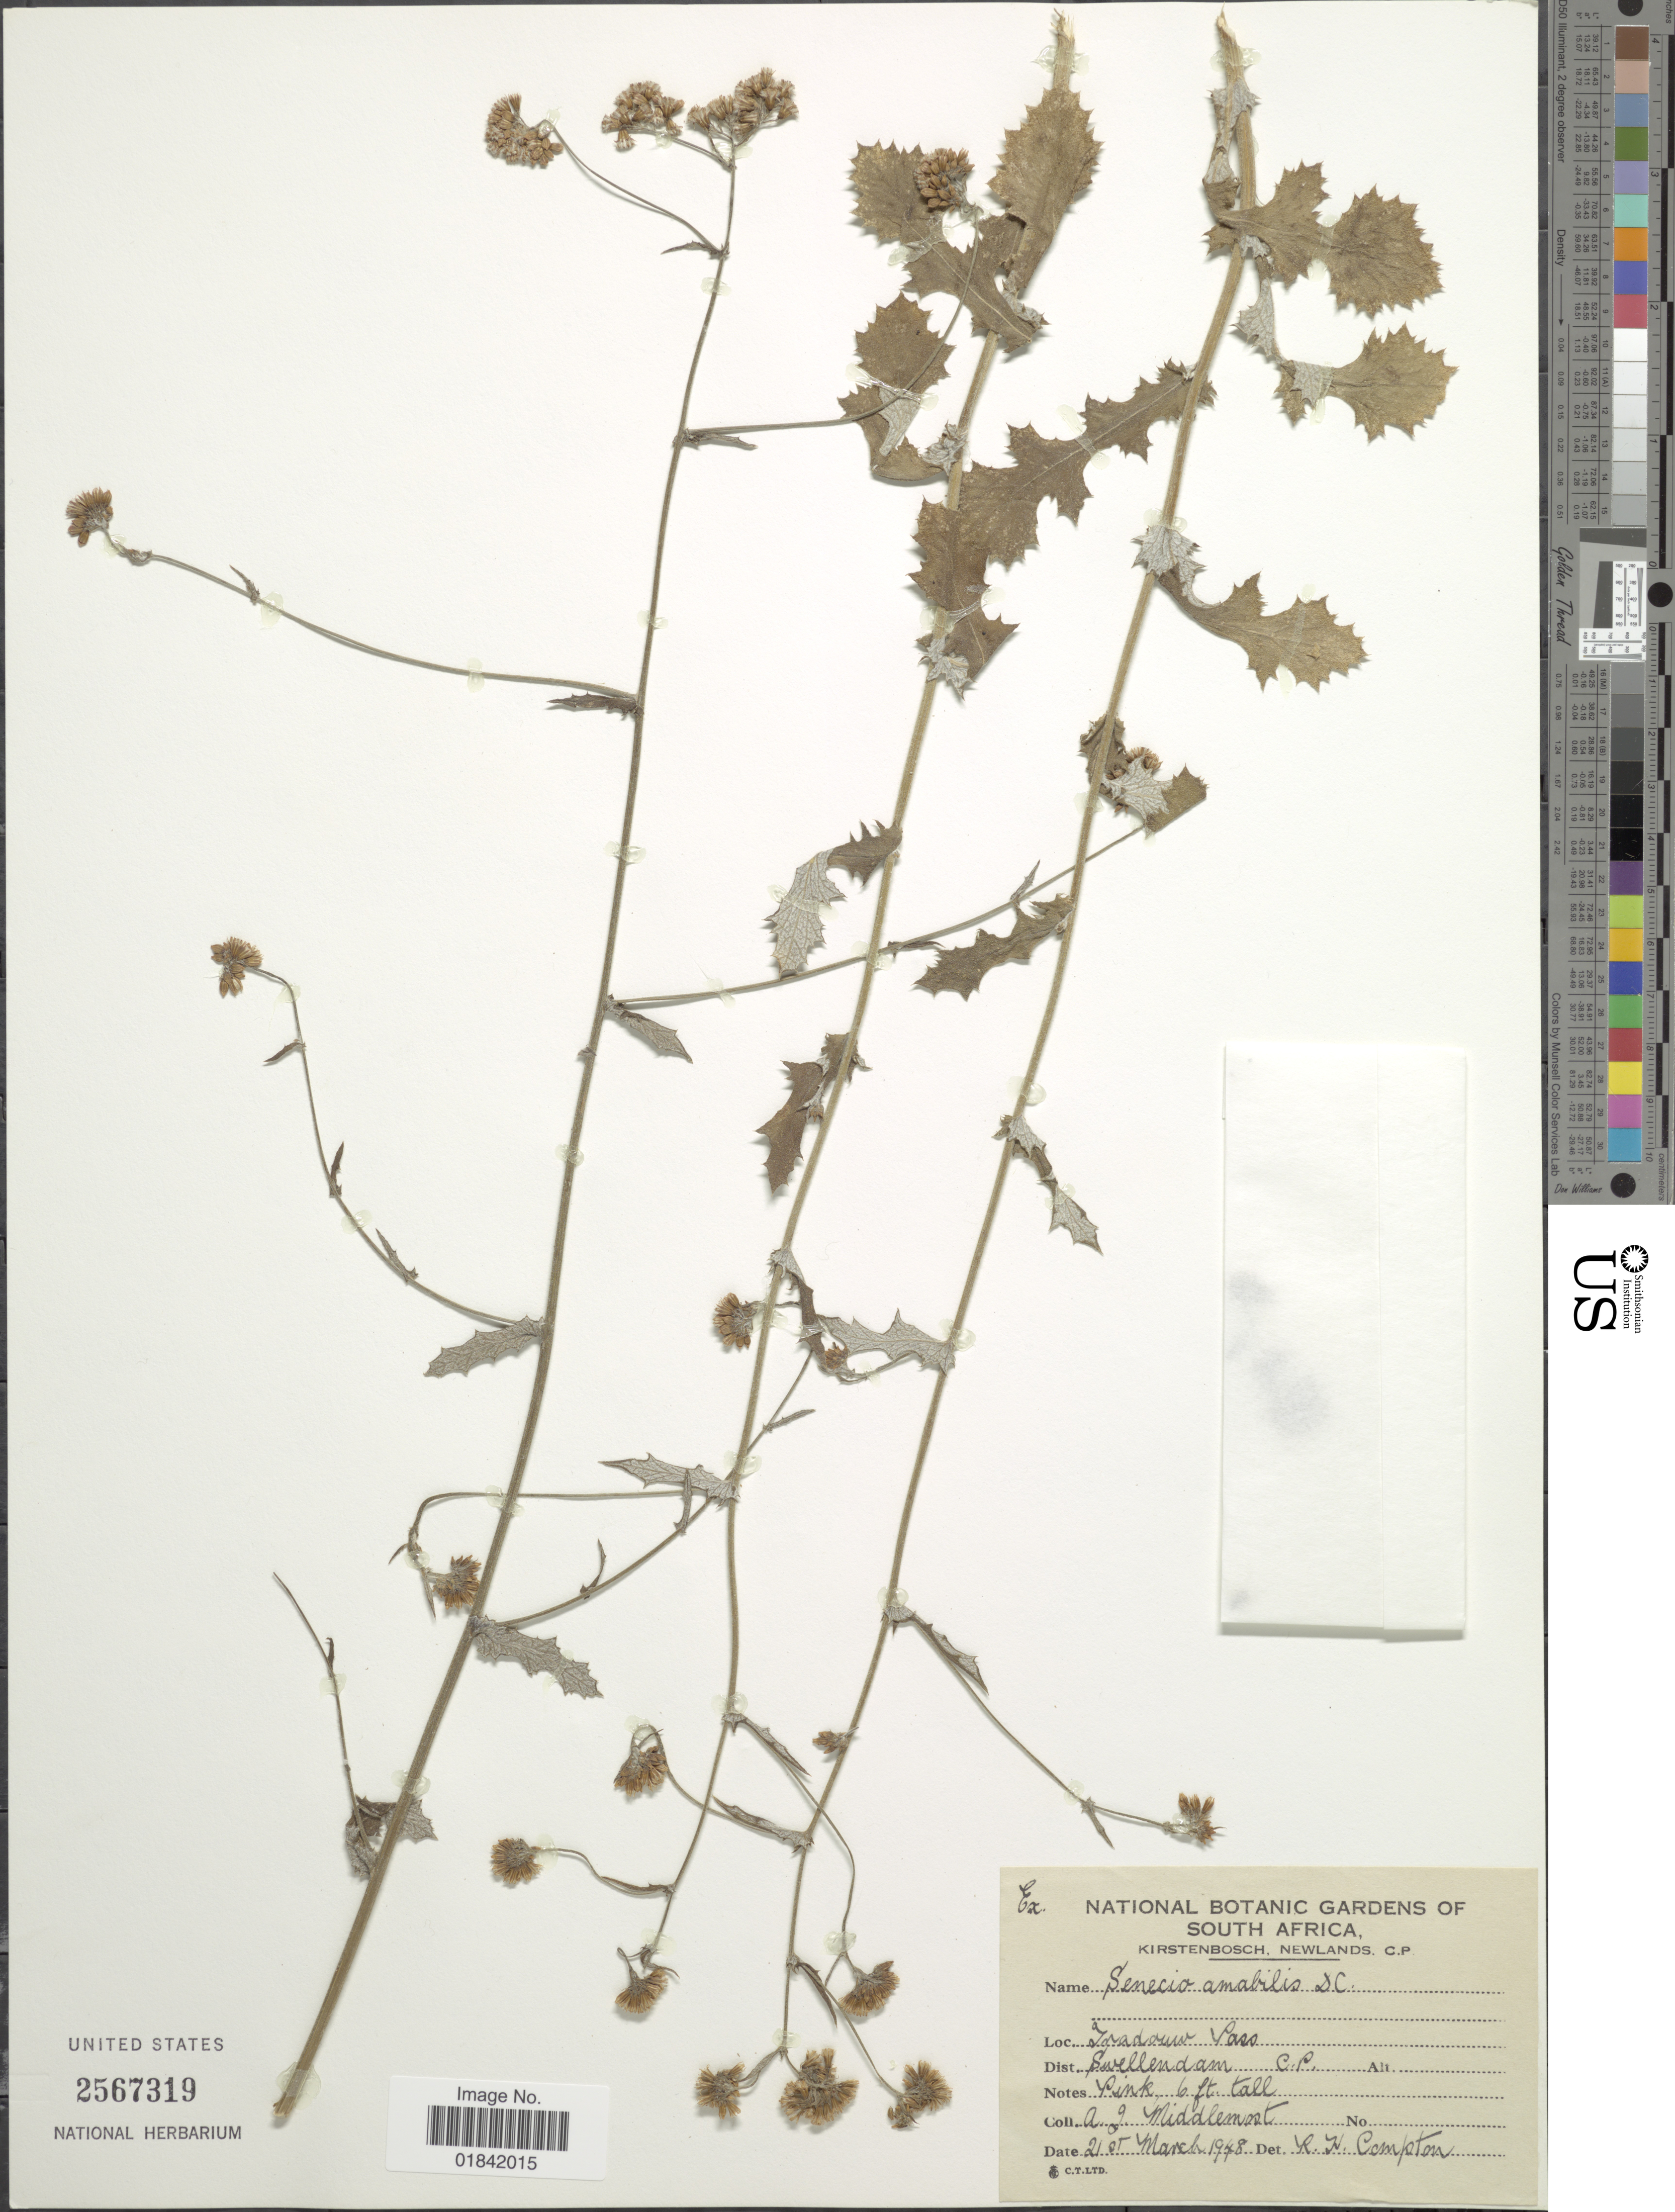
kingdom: Plantae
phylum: Tracheophyta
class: Magnoliopsida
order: Asterales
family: Asteraceae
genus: Senecio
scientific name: Senecio amabilis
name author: DC.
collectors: A. Middlemost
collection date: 1978-03-21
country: South Africa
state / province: Western Cape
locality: Tradouw Pass, Swellendam C. P.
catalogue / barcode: US 2567319